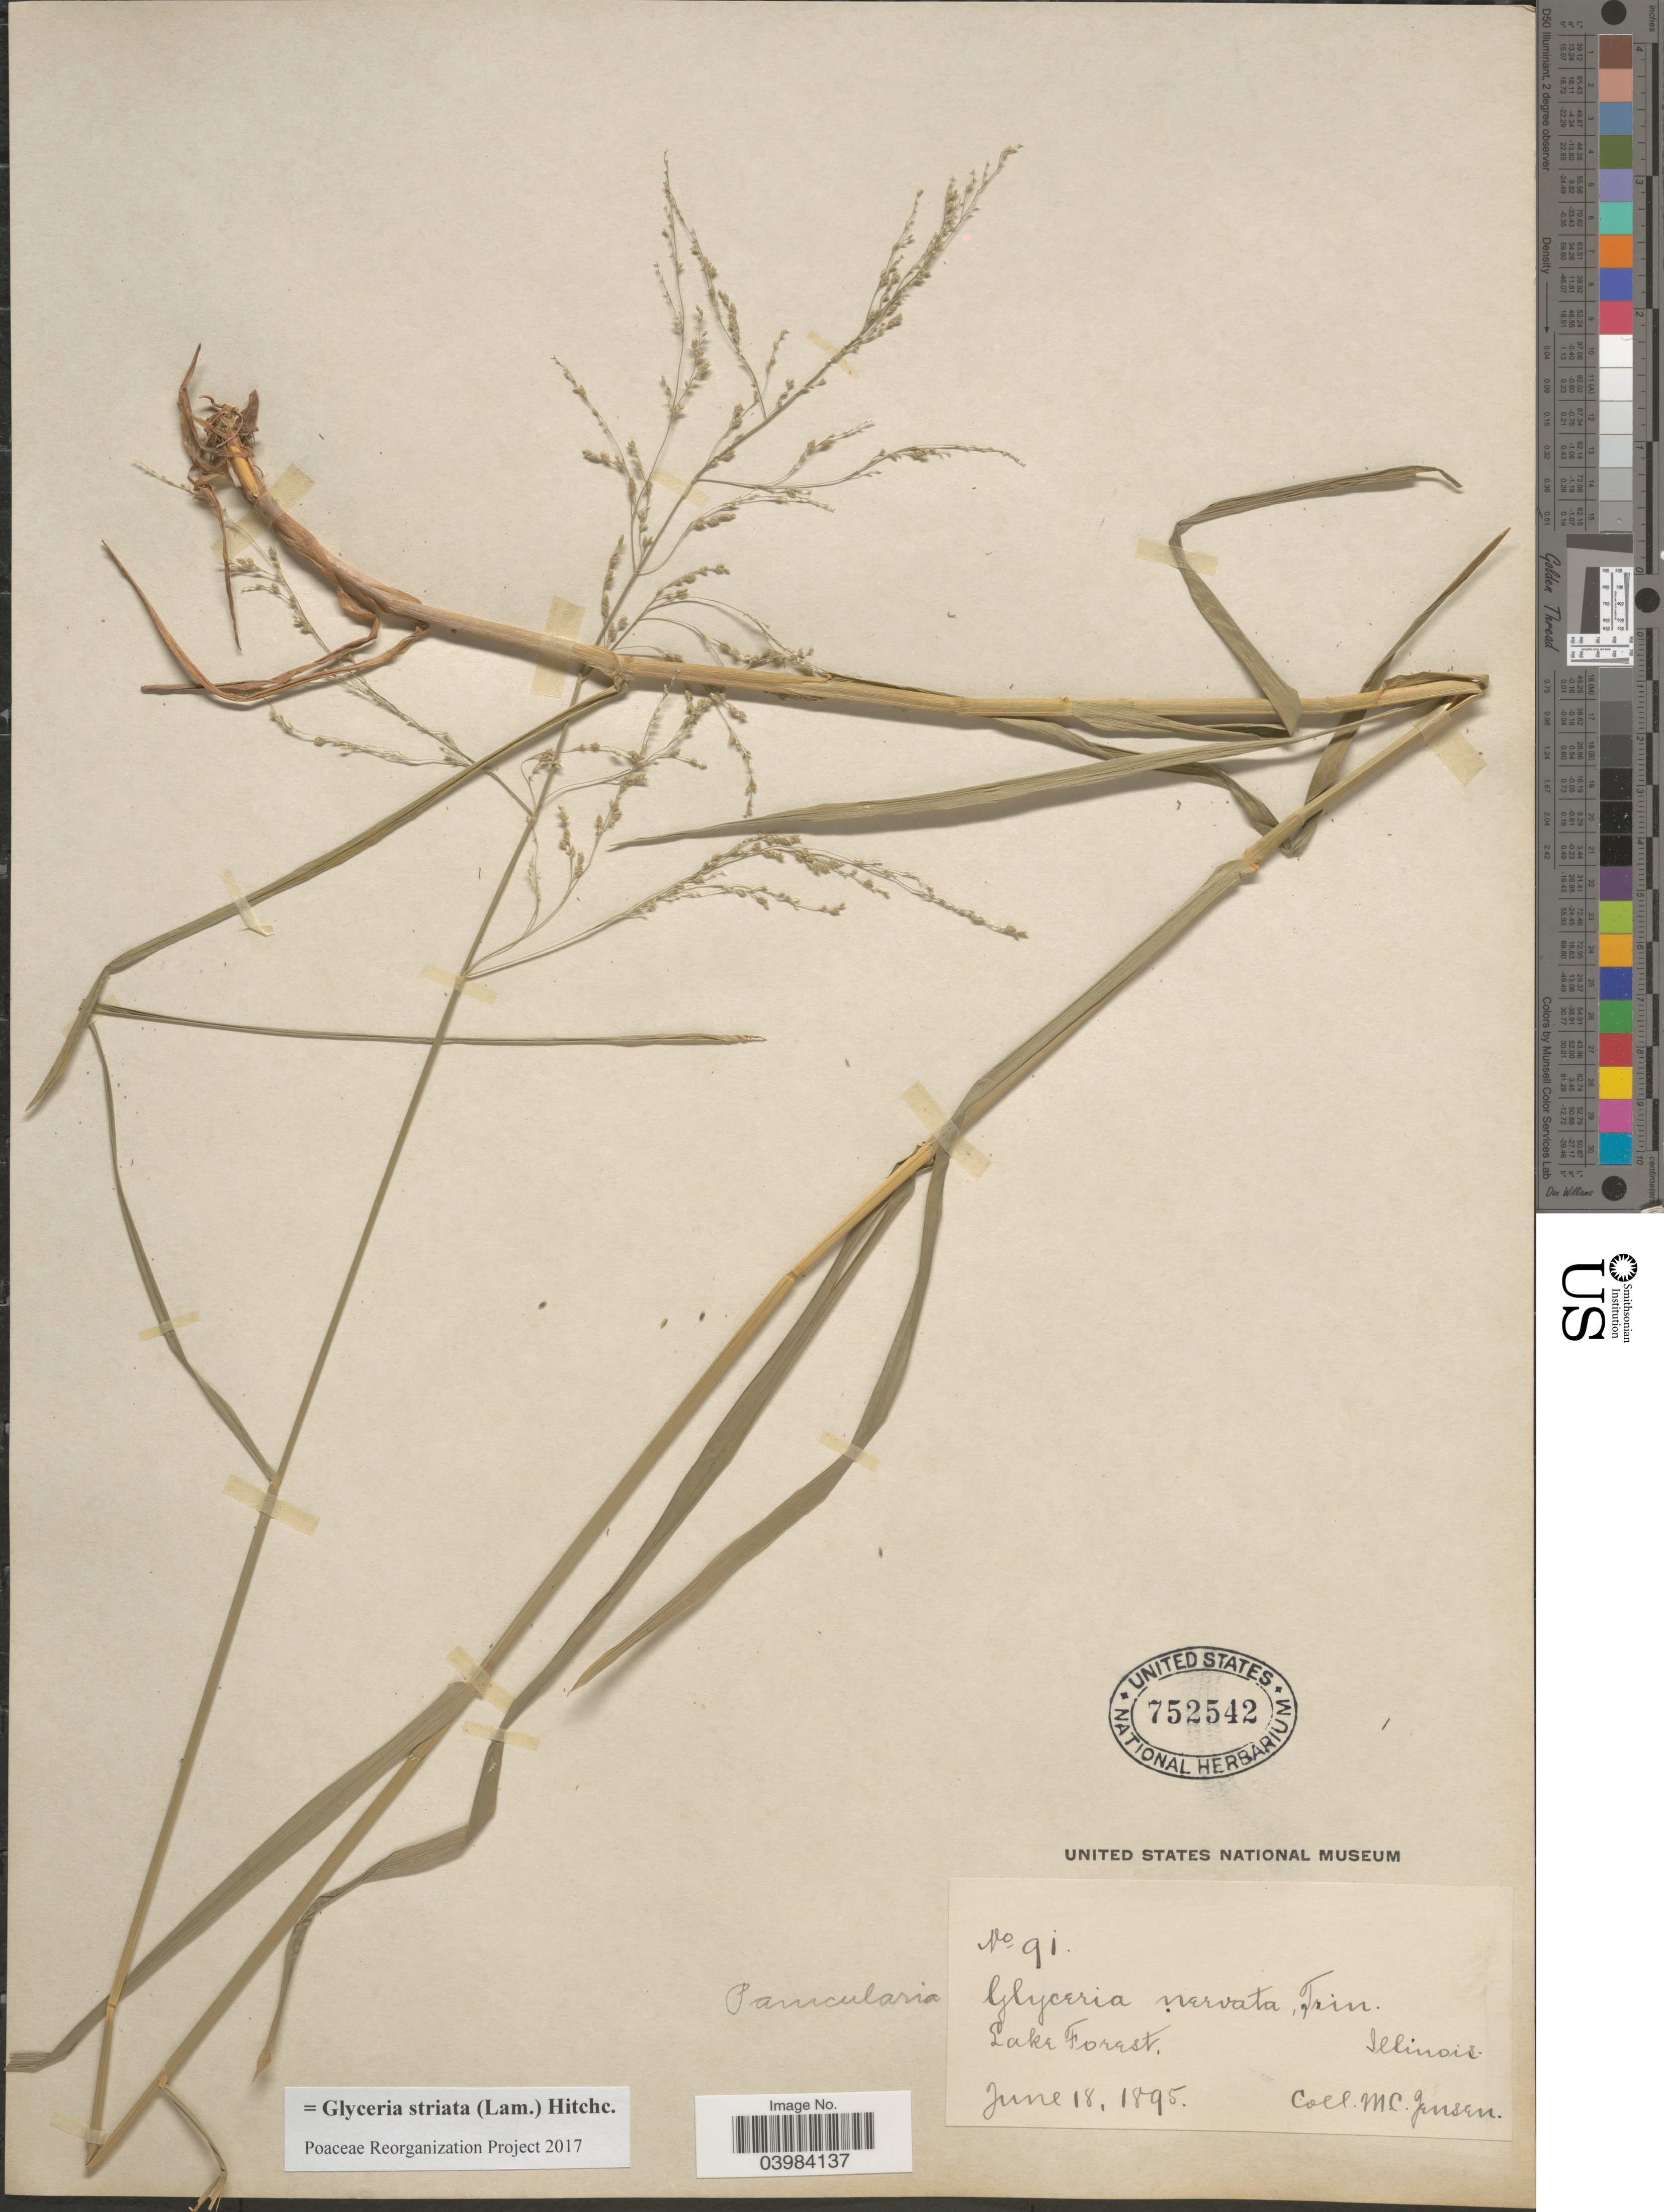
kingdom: Plantae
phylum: Tracheophyta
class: Liliopsida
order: Poales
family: Poaceae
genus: Glyceria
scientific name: Glyceria striata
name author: (Lam.) Hitchc.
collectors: M. C. Jensen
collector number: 91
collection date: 1895-06-18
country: United States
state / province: Illinois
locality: Lake Forest.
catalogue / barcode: US 752542